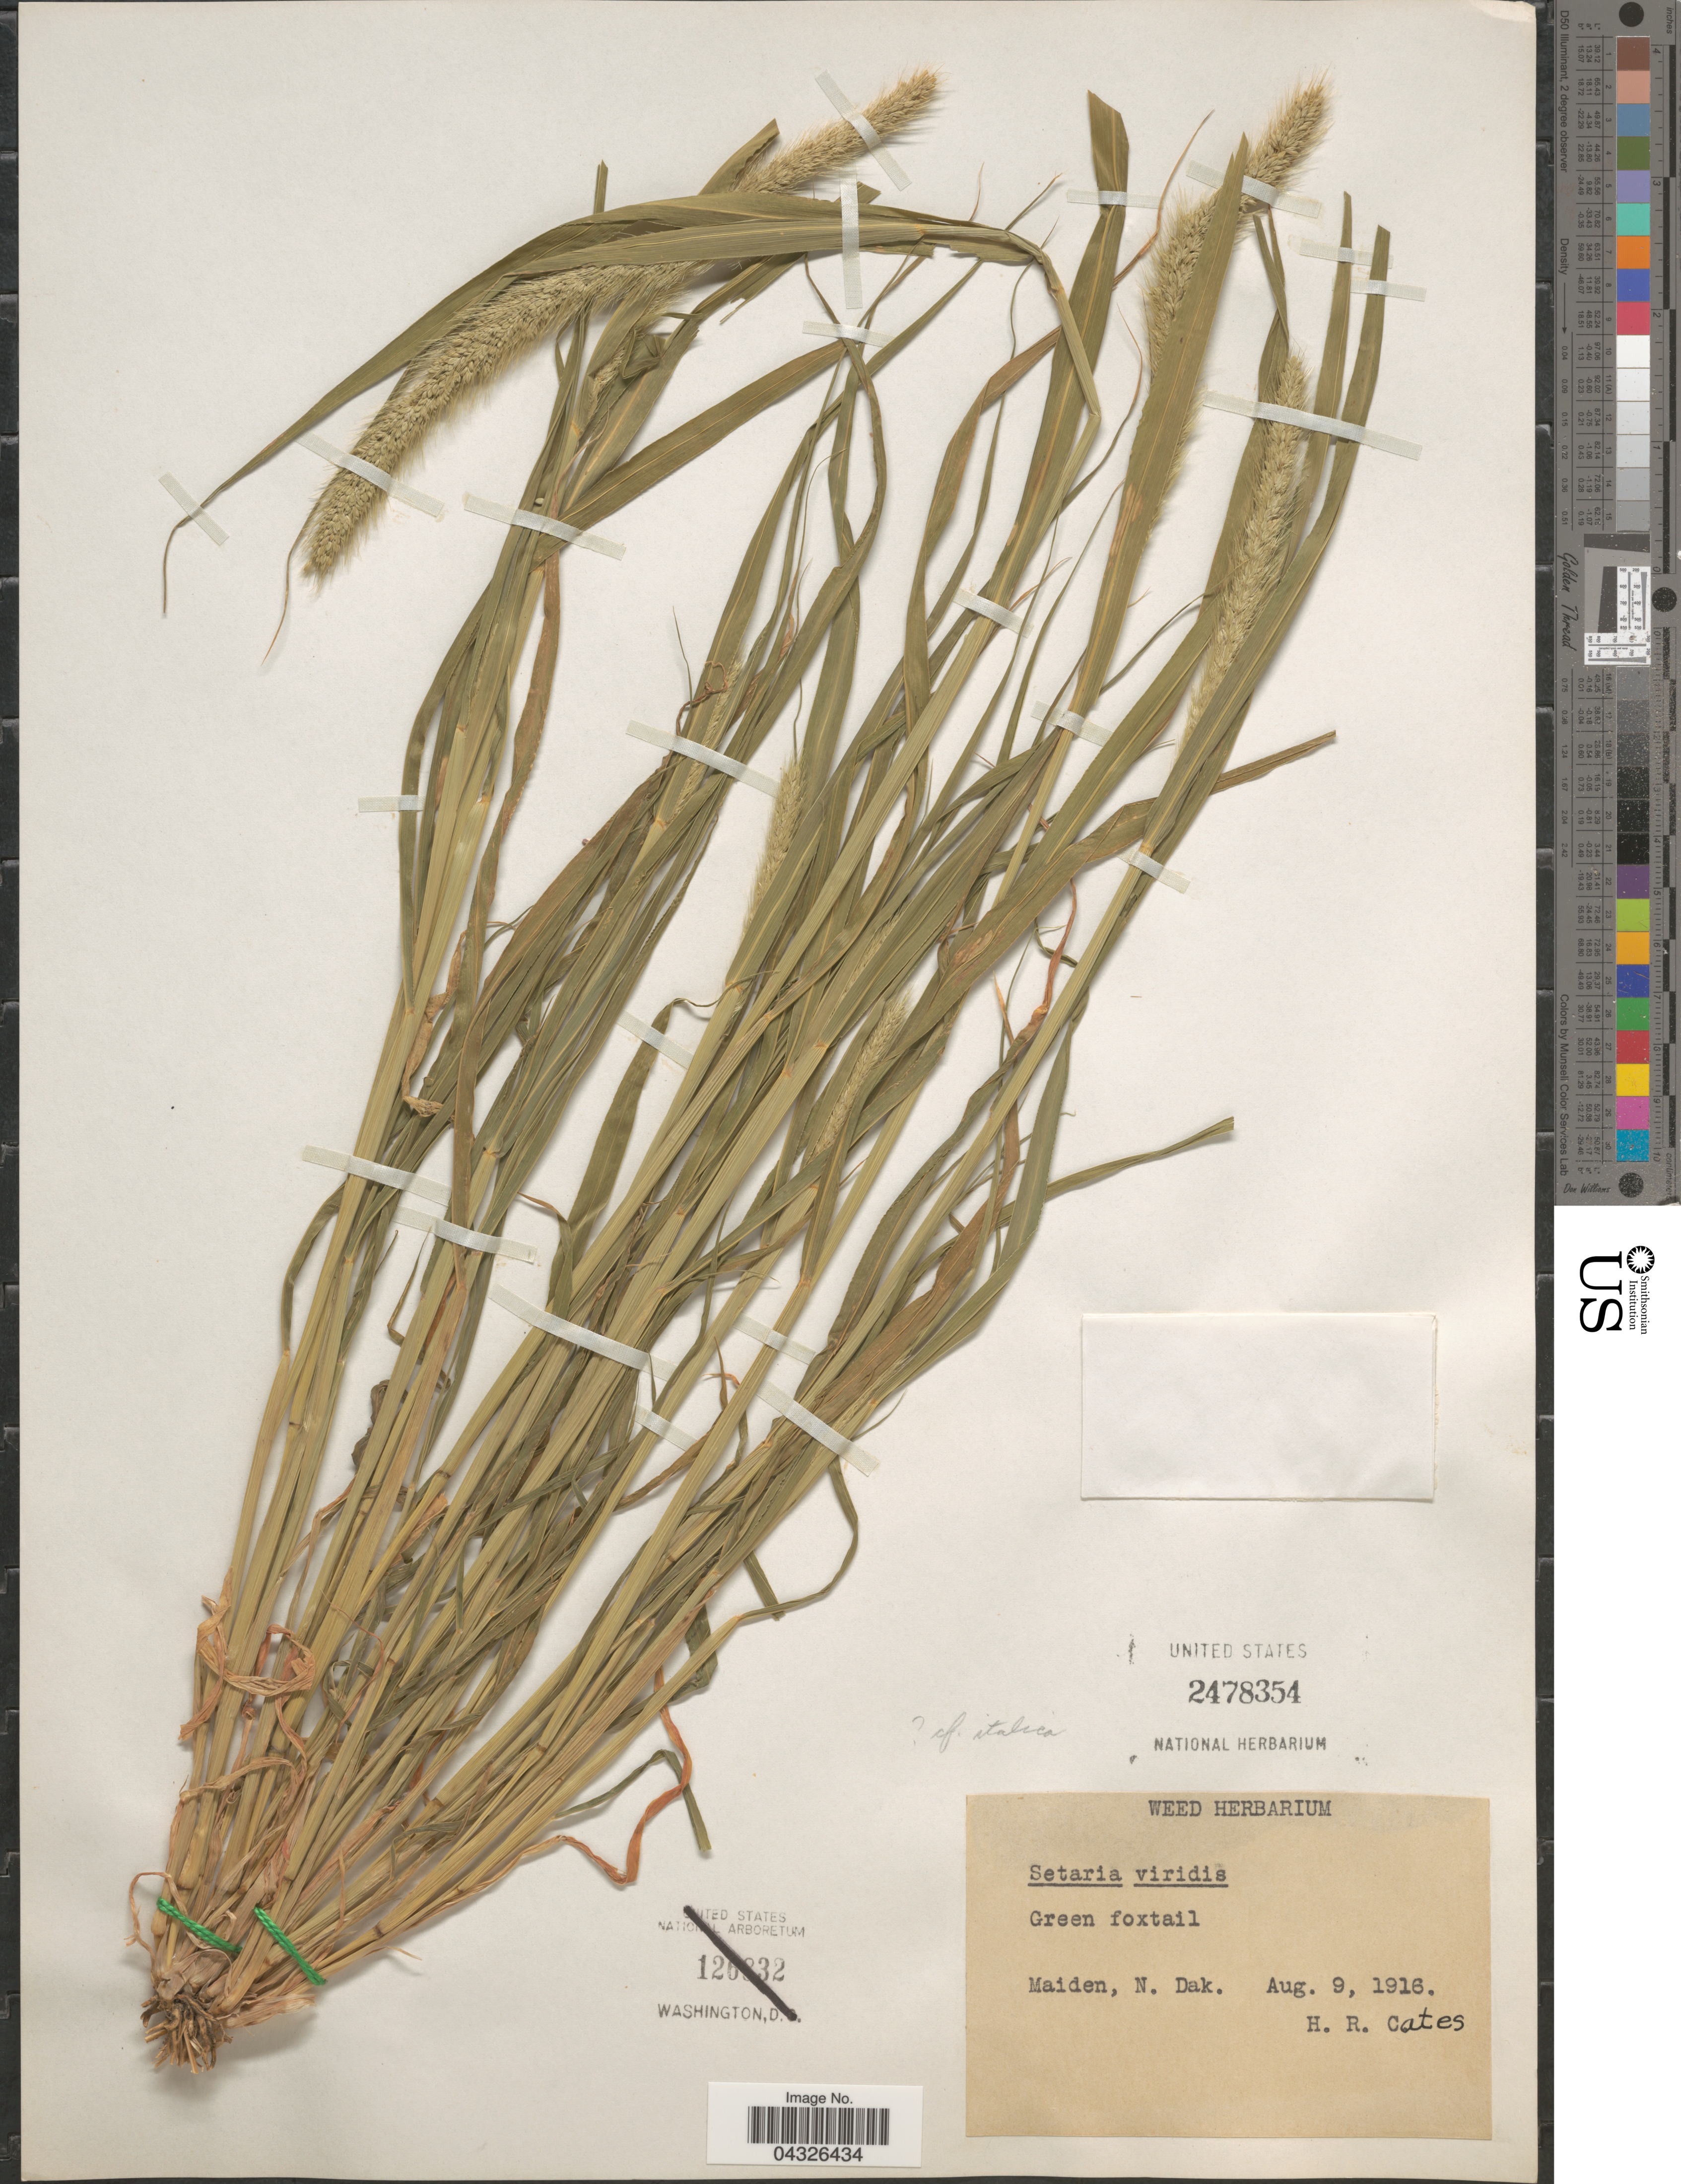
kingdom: Plantae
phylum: Tracheophyta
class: Liliopsida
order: Poales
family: Poaceae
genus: Setaria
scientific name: Setaria viridis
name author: (L.) P. Beauv.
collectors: H. Cates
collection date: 1916-08-09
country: United States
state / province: North Dakota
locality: Green Foxtail. Maiden.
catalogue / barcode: US 2478354